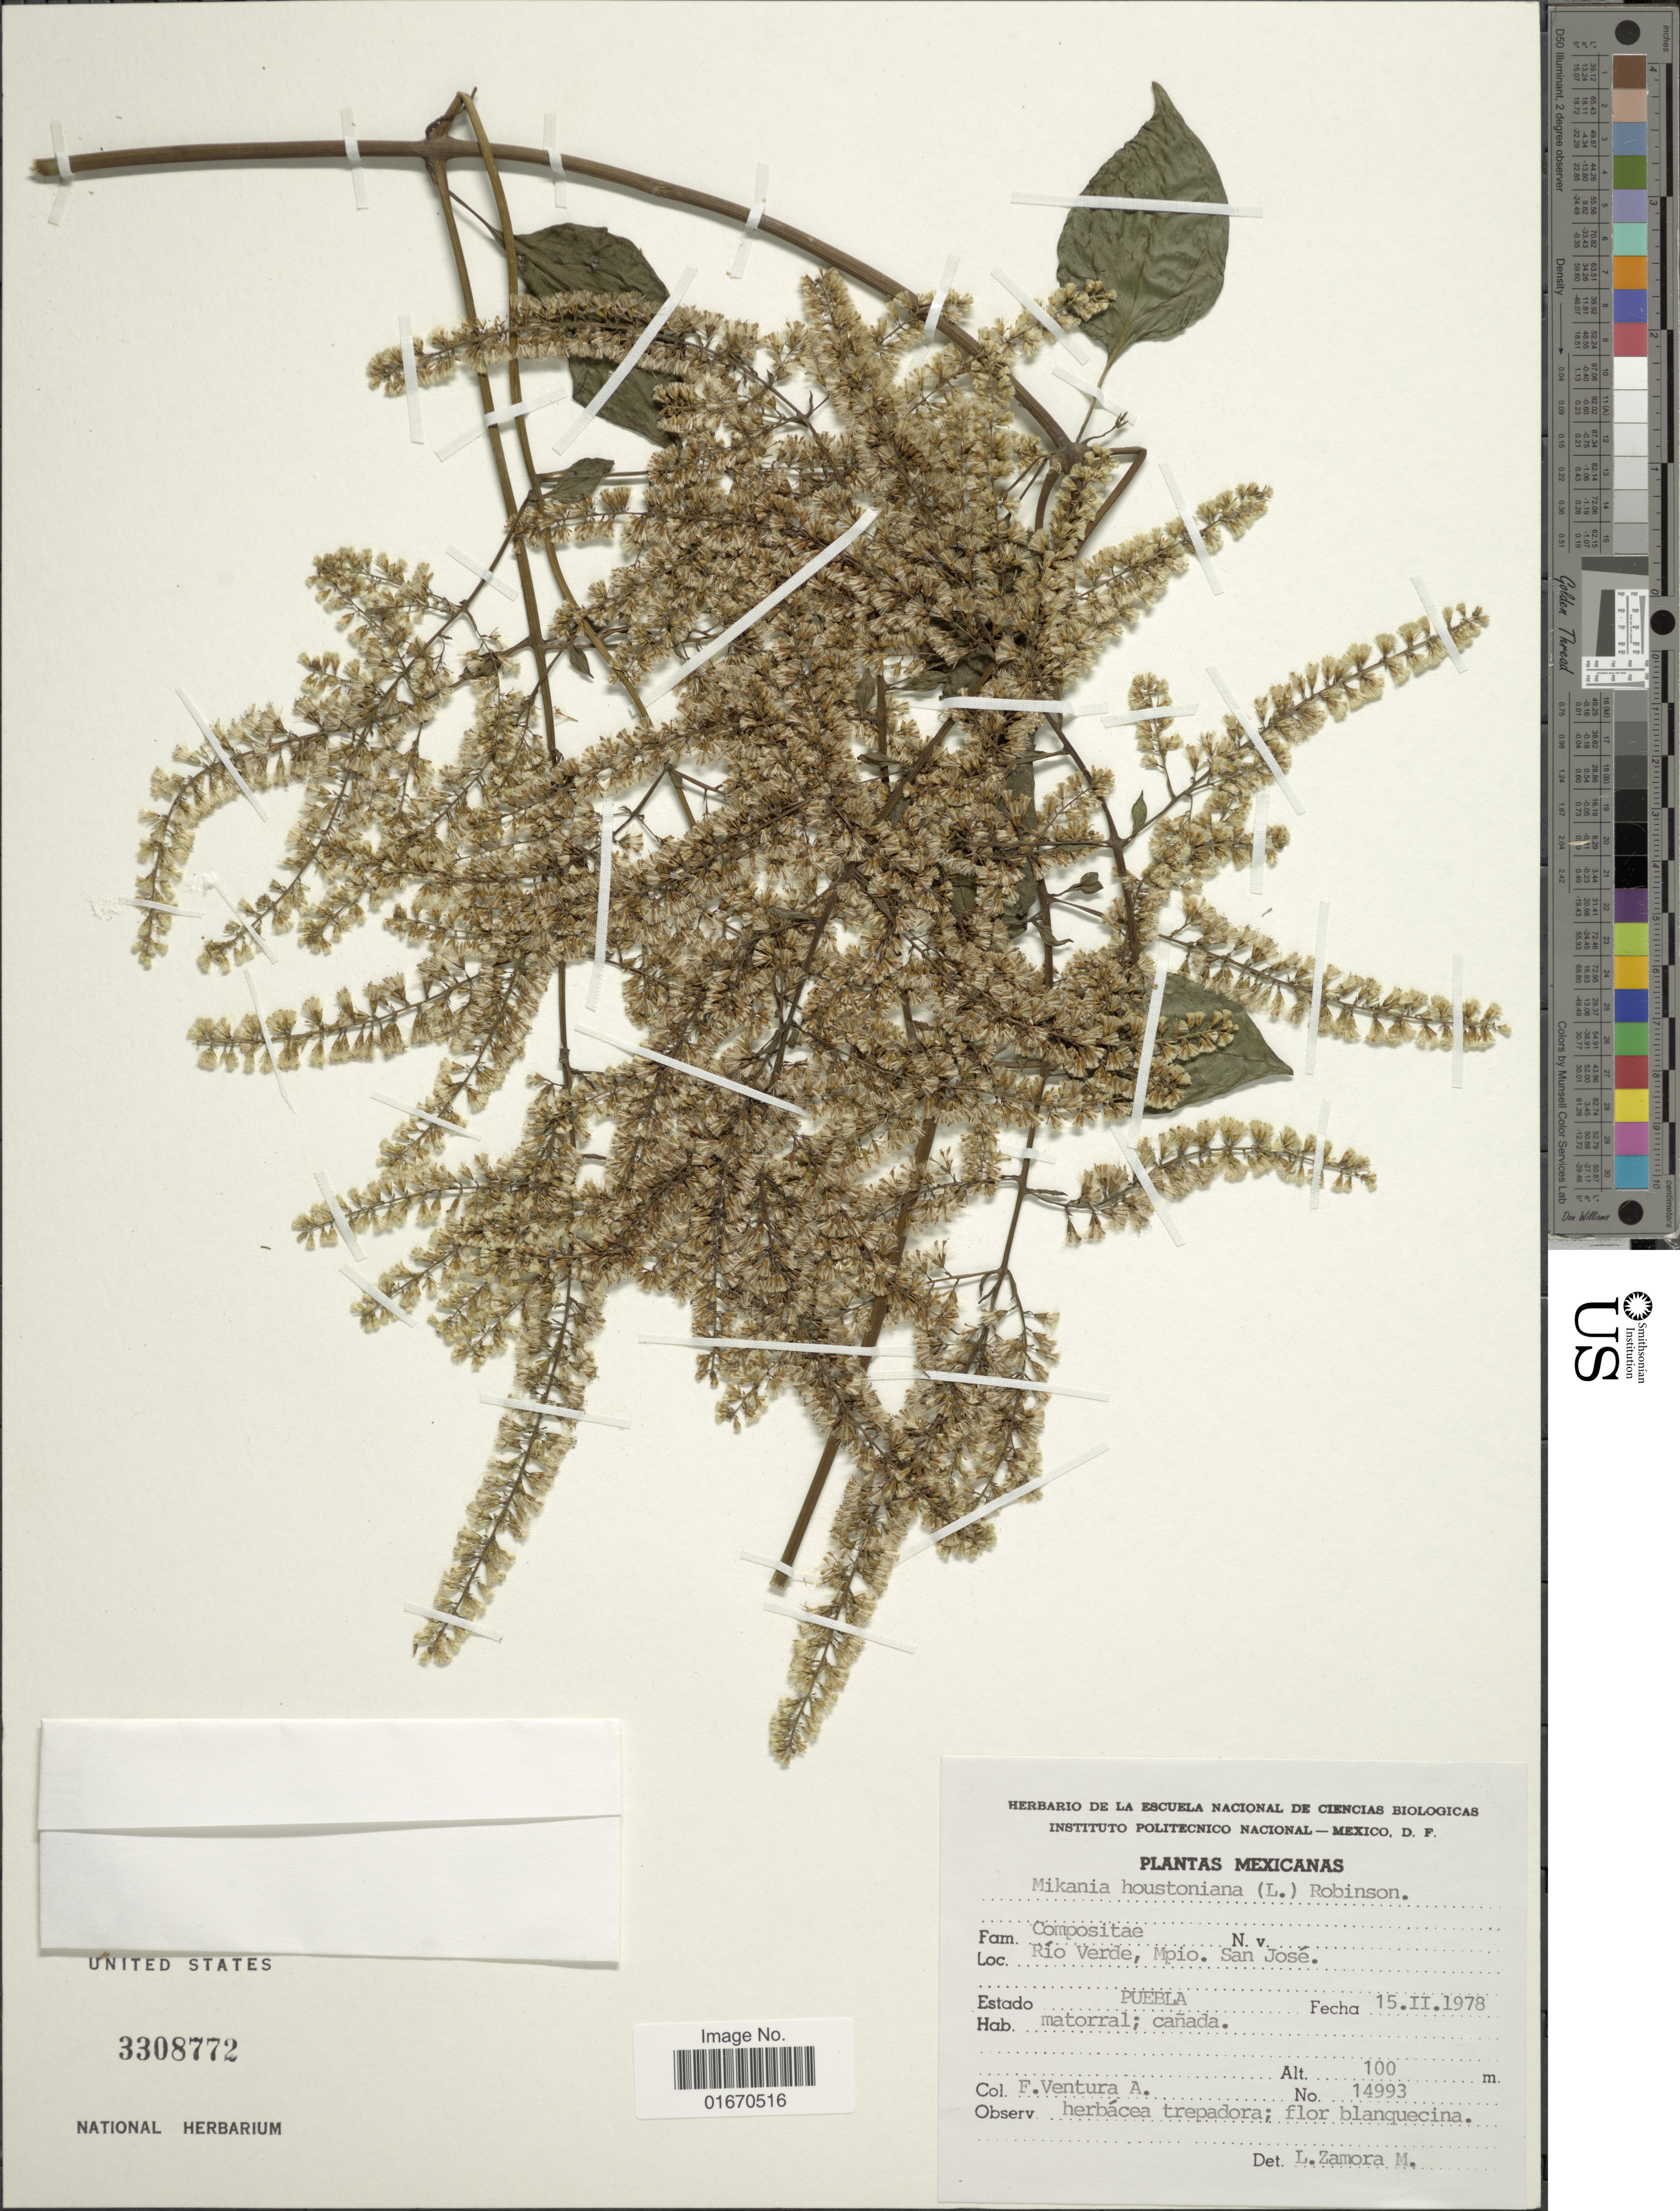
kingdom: Plantae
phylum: Tracheophyta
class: Magnoliopsida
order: Asterales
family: Asteraceae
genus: Mikania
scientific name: Mikania houstoniana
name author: (L.) B.L. Rob.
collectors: F. Ventura A.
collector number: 14993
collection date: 1978-02-15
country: Mexico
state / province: Puebla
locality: Mexicanas, Rio Verde, Mpio. San Jose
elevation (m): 100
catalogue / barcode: US 3308772